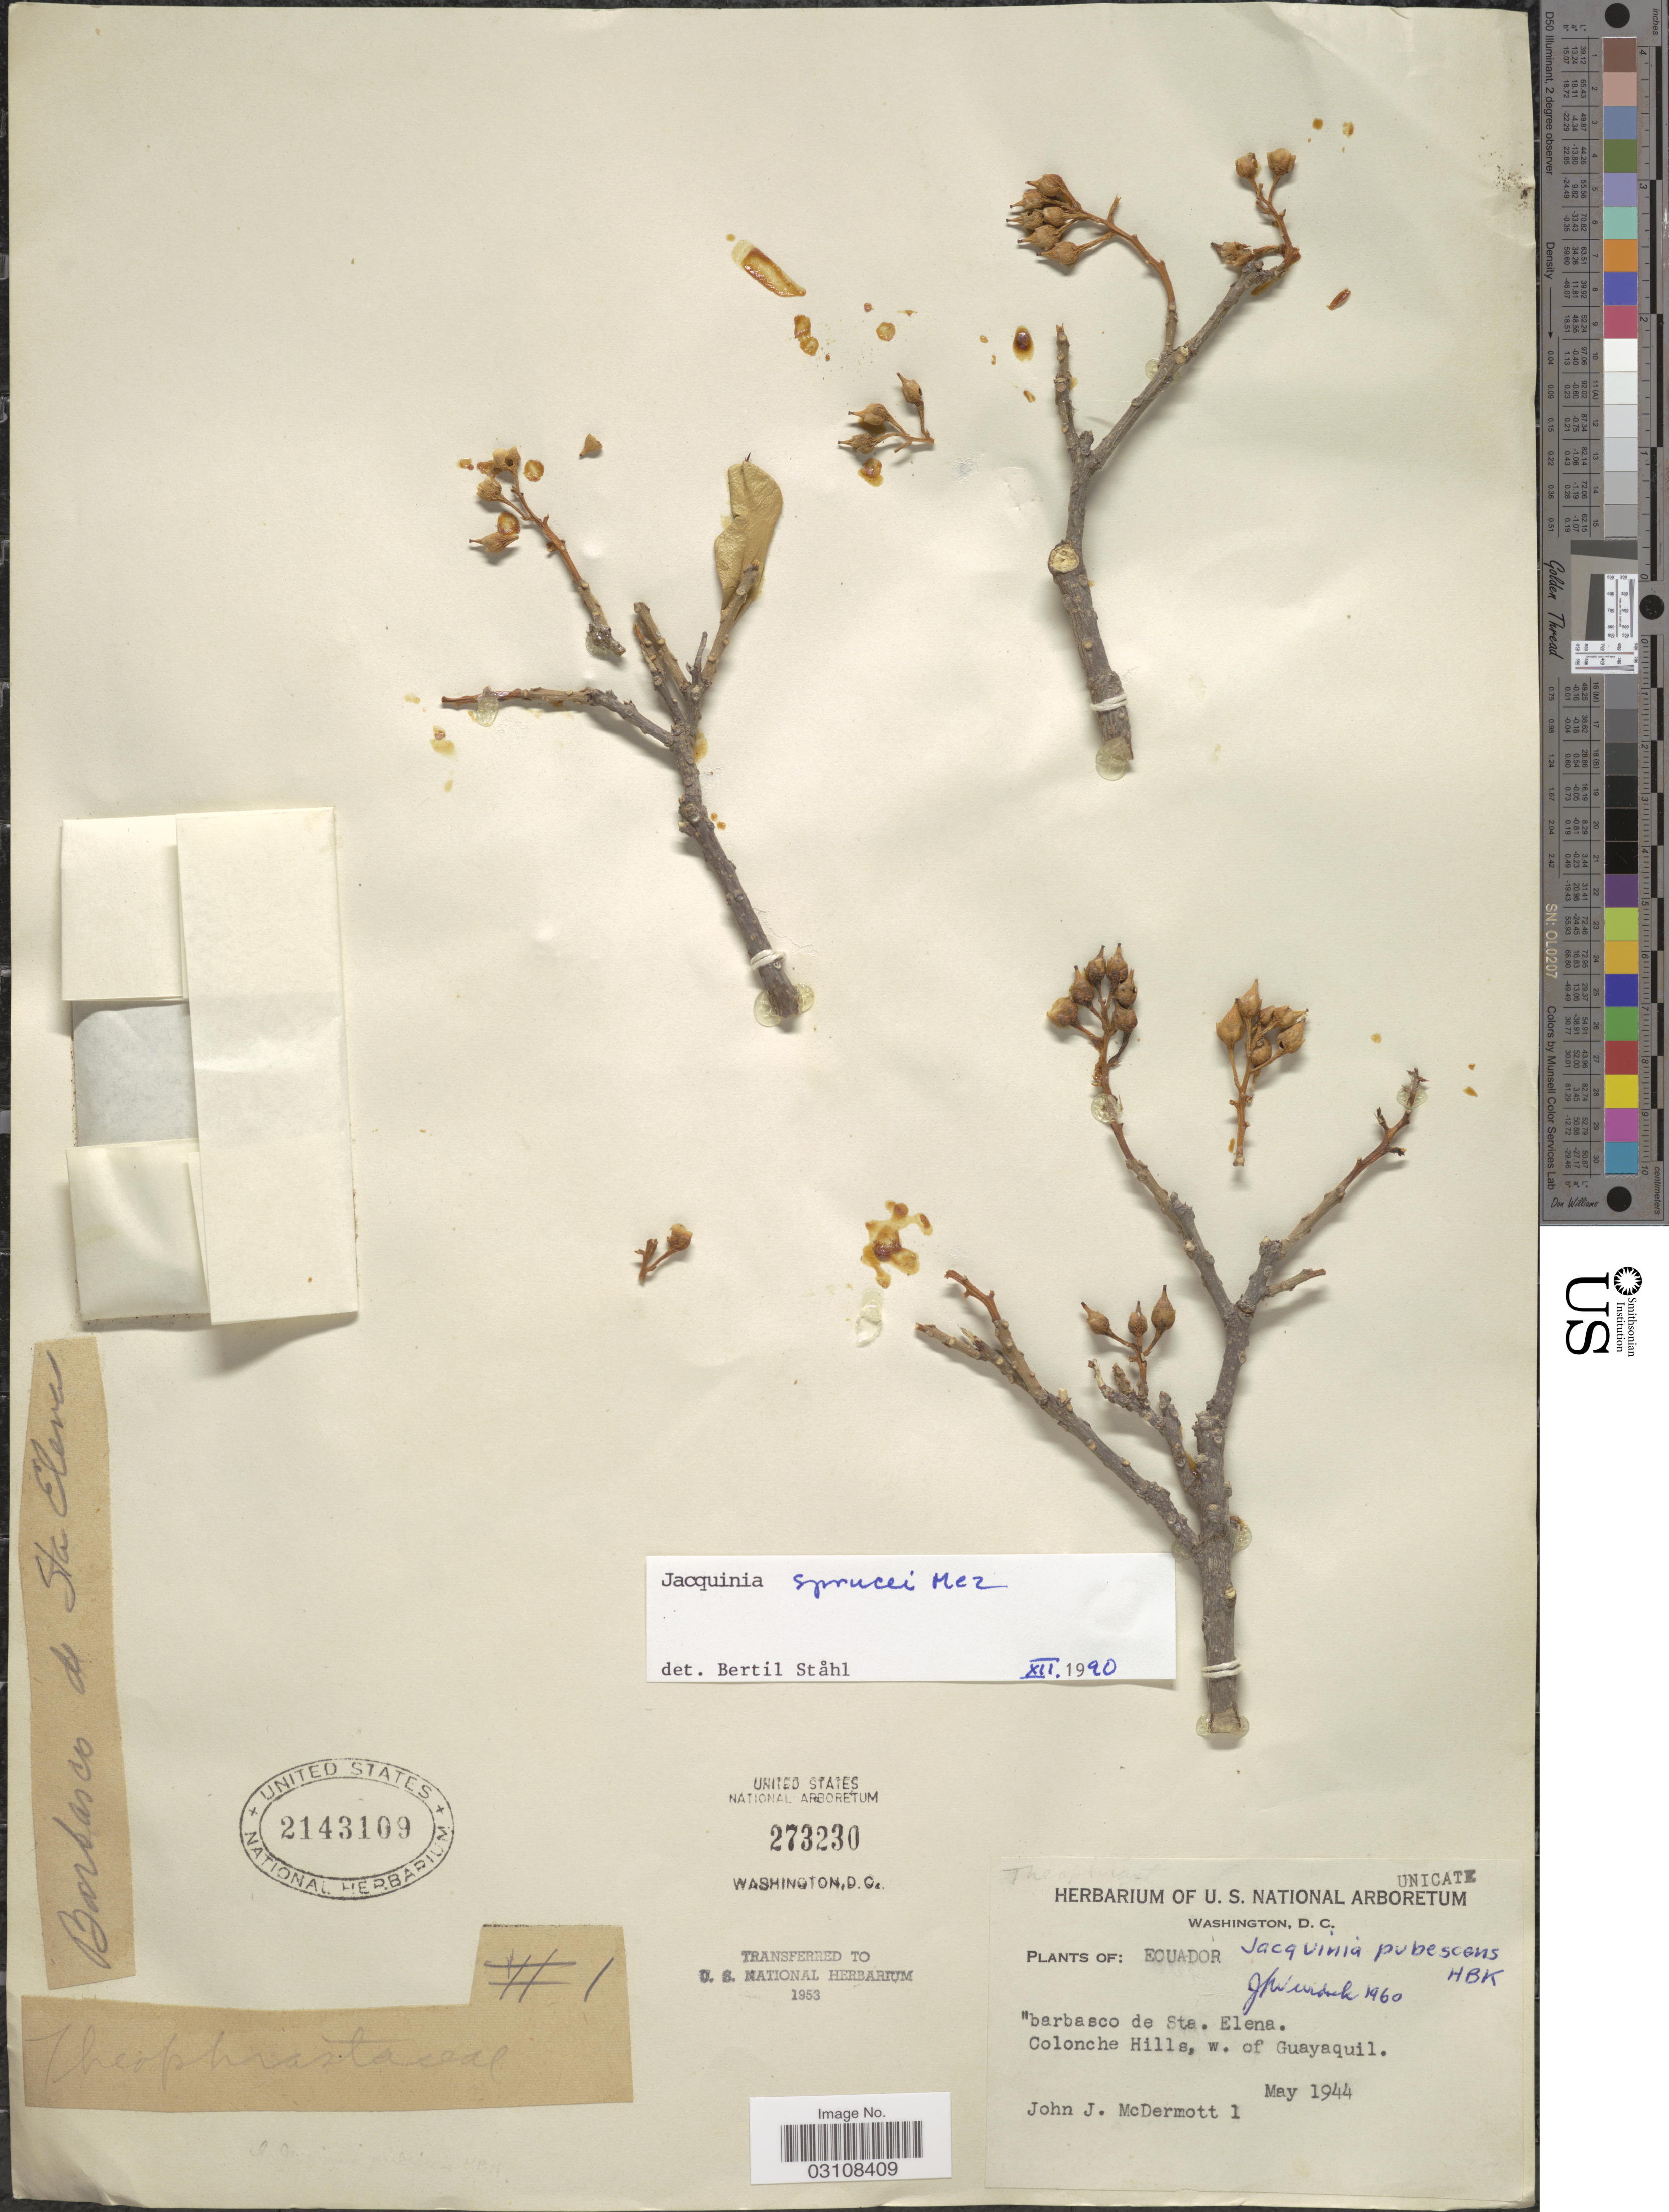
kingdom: Plantae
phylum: Tracheophyta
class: Magnoliopsida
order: Ericales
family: Primulaceae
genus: Bonellia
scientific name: Bonellia sprucei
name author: (Mez) B. Ståhl & Källersjö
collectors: J. McDermott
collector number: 1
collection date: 1944-05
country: Ecuador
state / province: Santa Elena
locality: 'Barbasco de Sta. Elena. Colonche Hills, w. of Guayaquil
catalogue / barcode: US 2143109